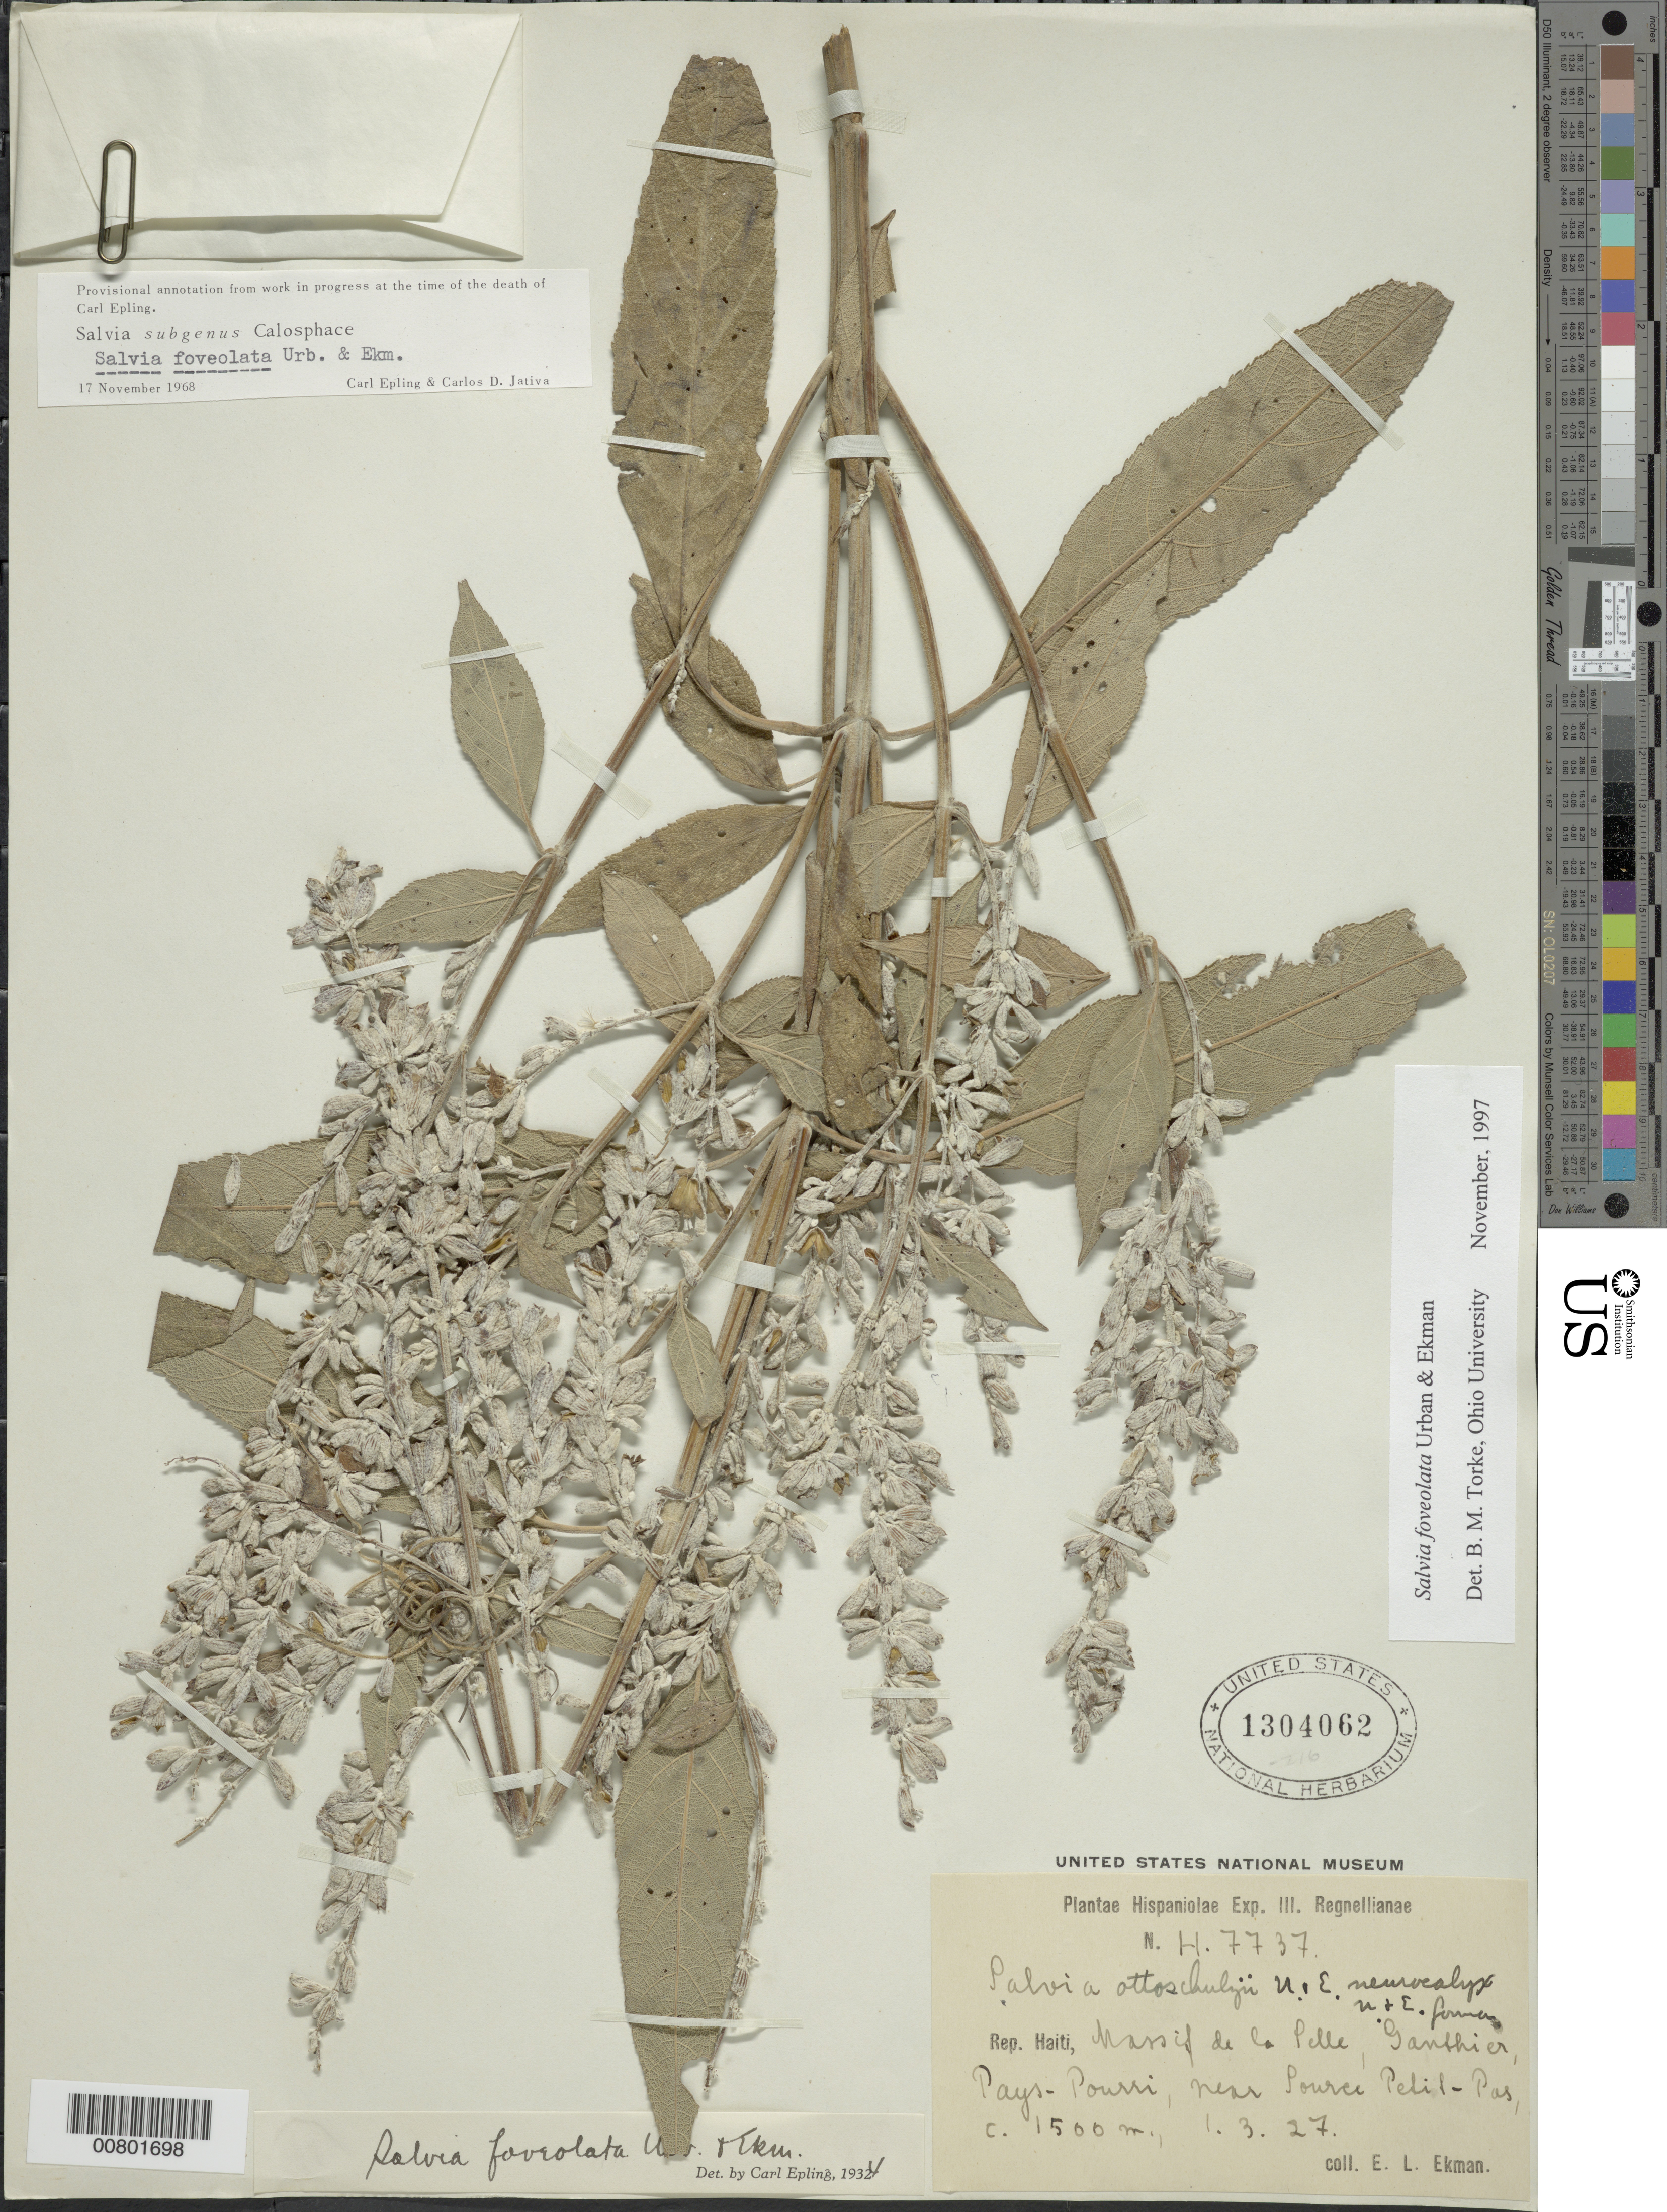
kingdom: Plantae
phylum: Tracheophyta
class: Magnoliopsida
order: Lamiales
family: Lamiaceae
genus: Salvia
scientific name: Salvia foveolata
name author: Urb. & Ekman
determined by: Torke, B. M., (MO)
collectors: E. L. Ekman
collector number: H 7737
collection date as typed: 01 Mar 1927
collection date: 1927-03-01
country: Haiti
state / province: Ouest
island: Hispaniola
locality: Massif de la Selle, Ganthier, Pays-Pourri, near Source Petit-Pas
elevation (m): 1500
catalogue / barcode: US 1304062